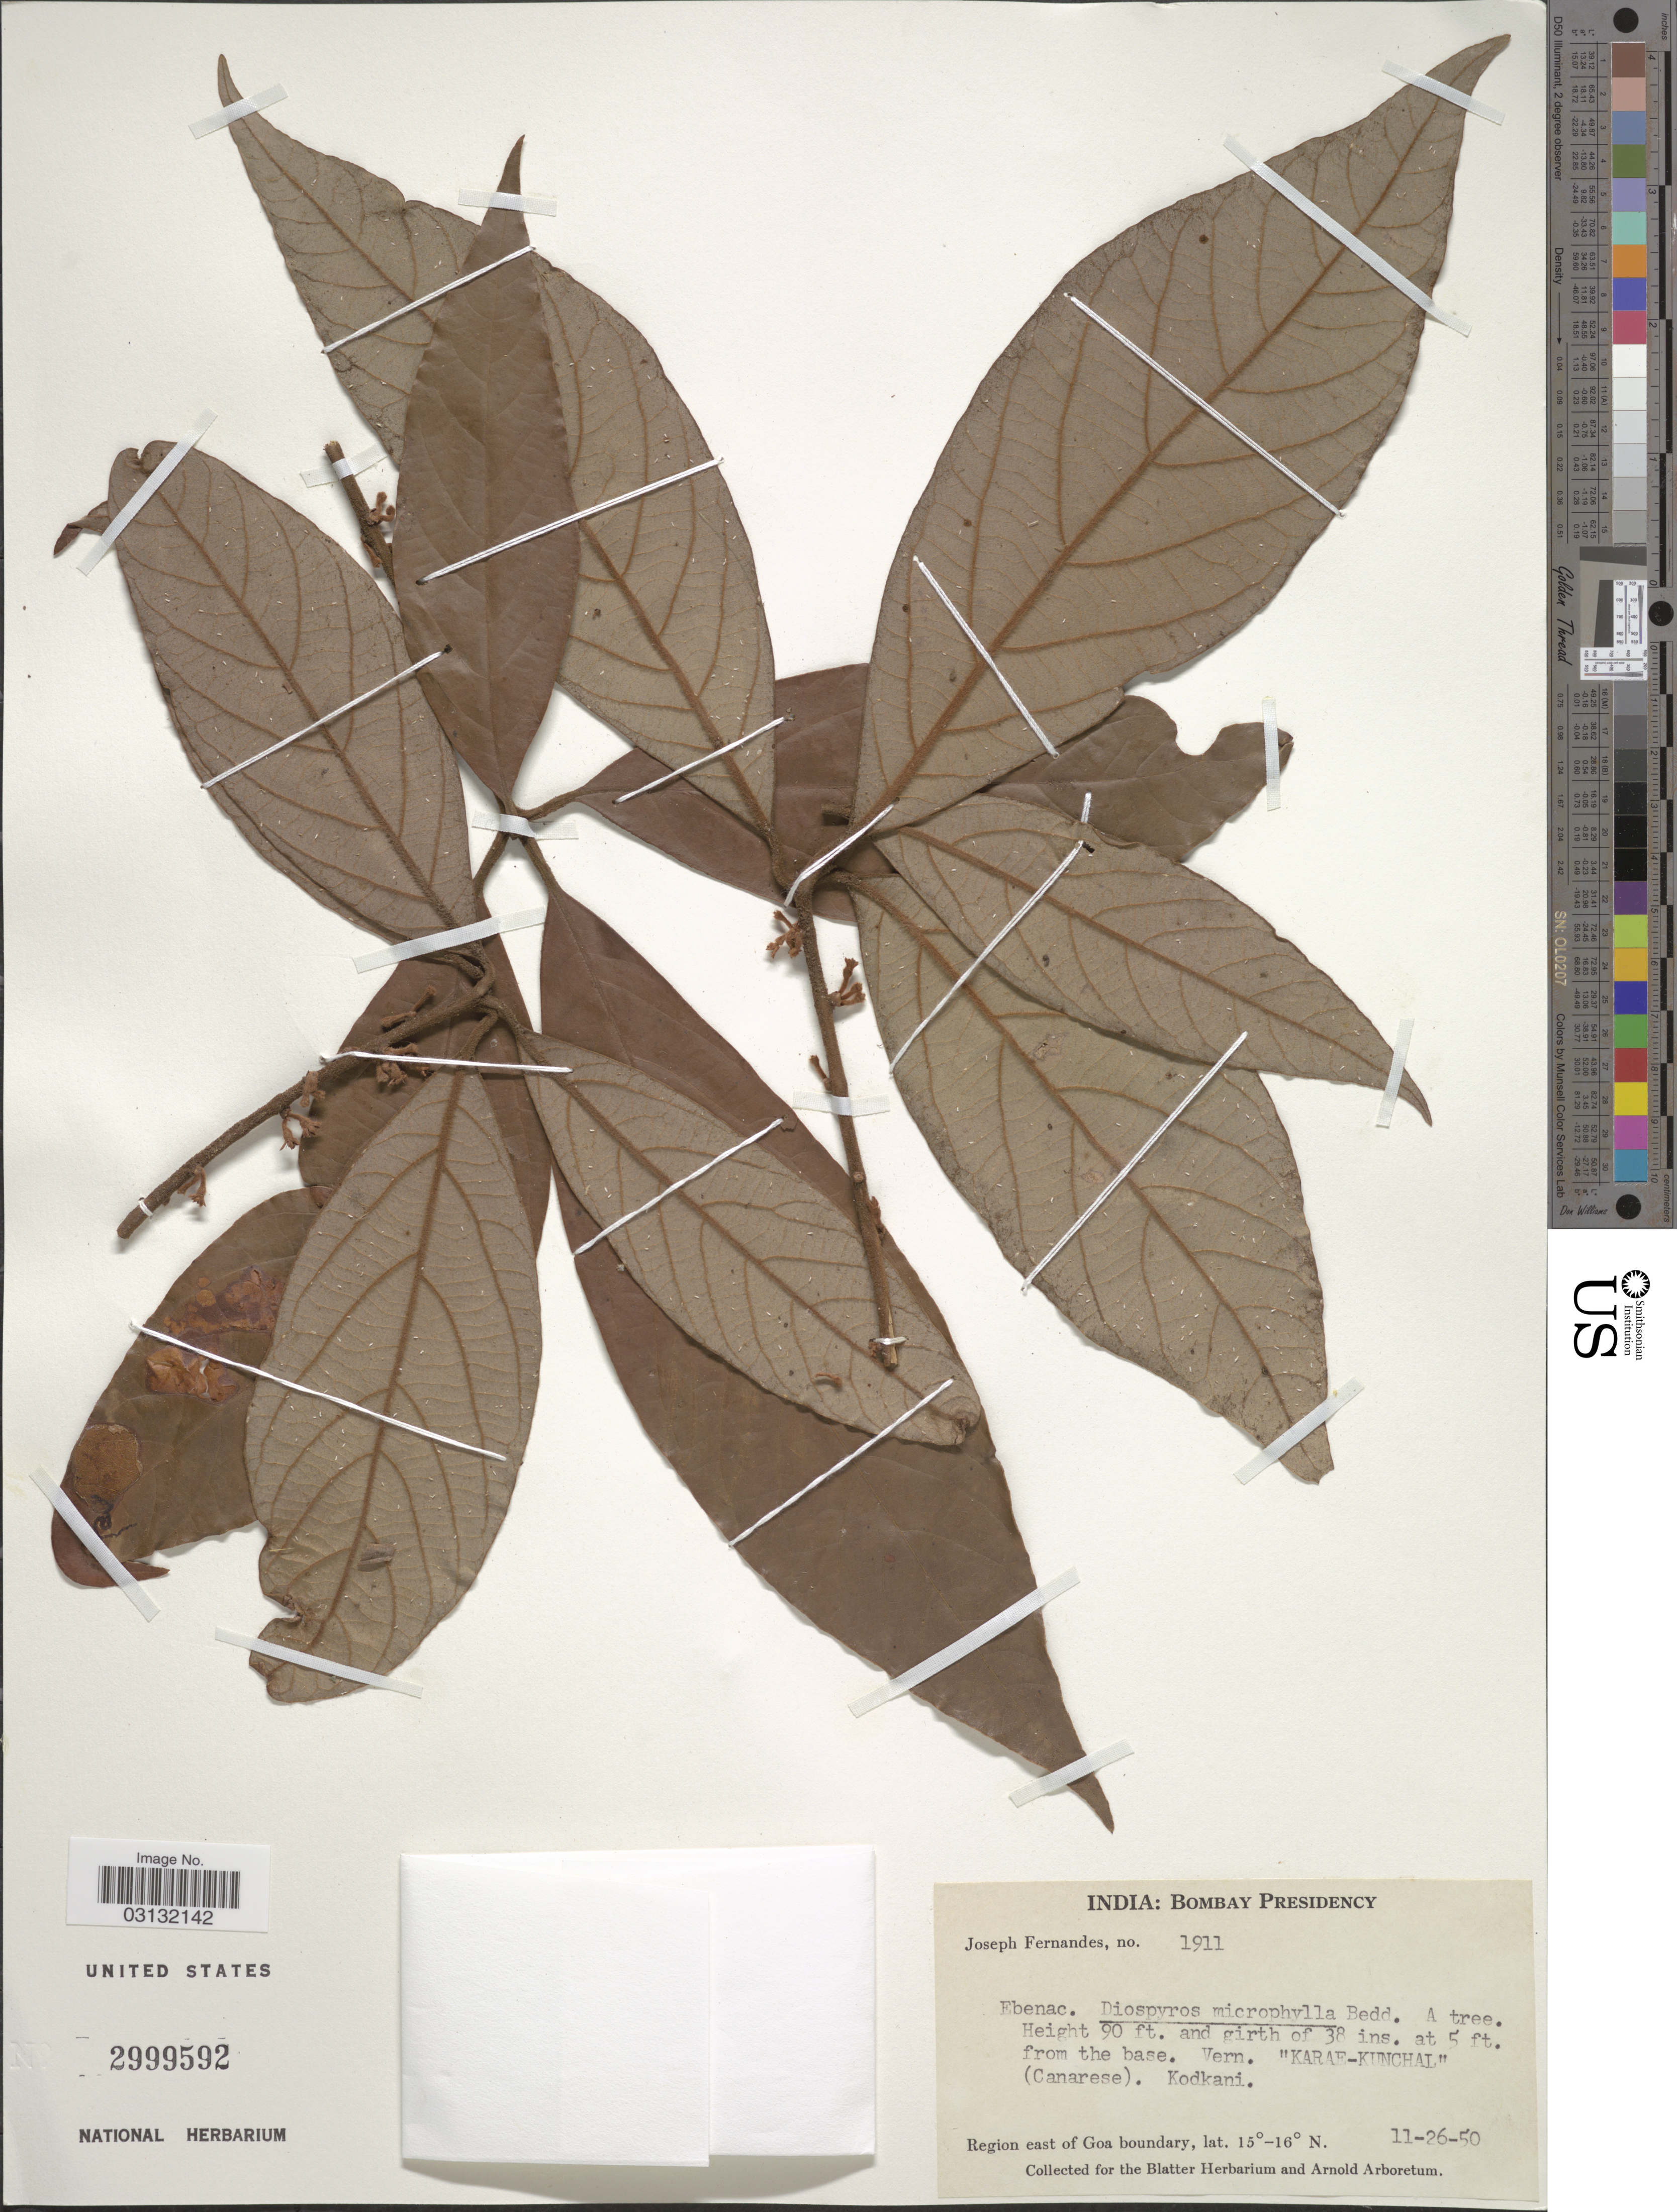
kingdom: Plantae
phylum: Tracheophyta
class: Magnoliopsida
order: Ericales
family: Ebenaceae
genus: Diospyros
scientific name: Diospyros microphylla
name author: Bedd.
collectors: J. Fernández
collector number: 1911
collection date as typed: Transcribed d/m/y: 26/11/50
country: India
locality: India: Bombay Presidency, Region east of Goa boundary.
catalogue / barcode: US 2999592